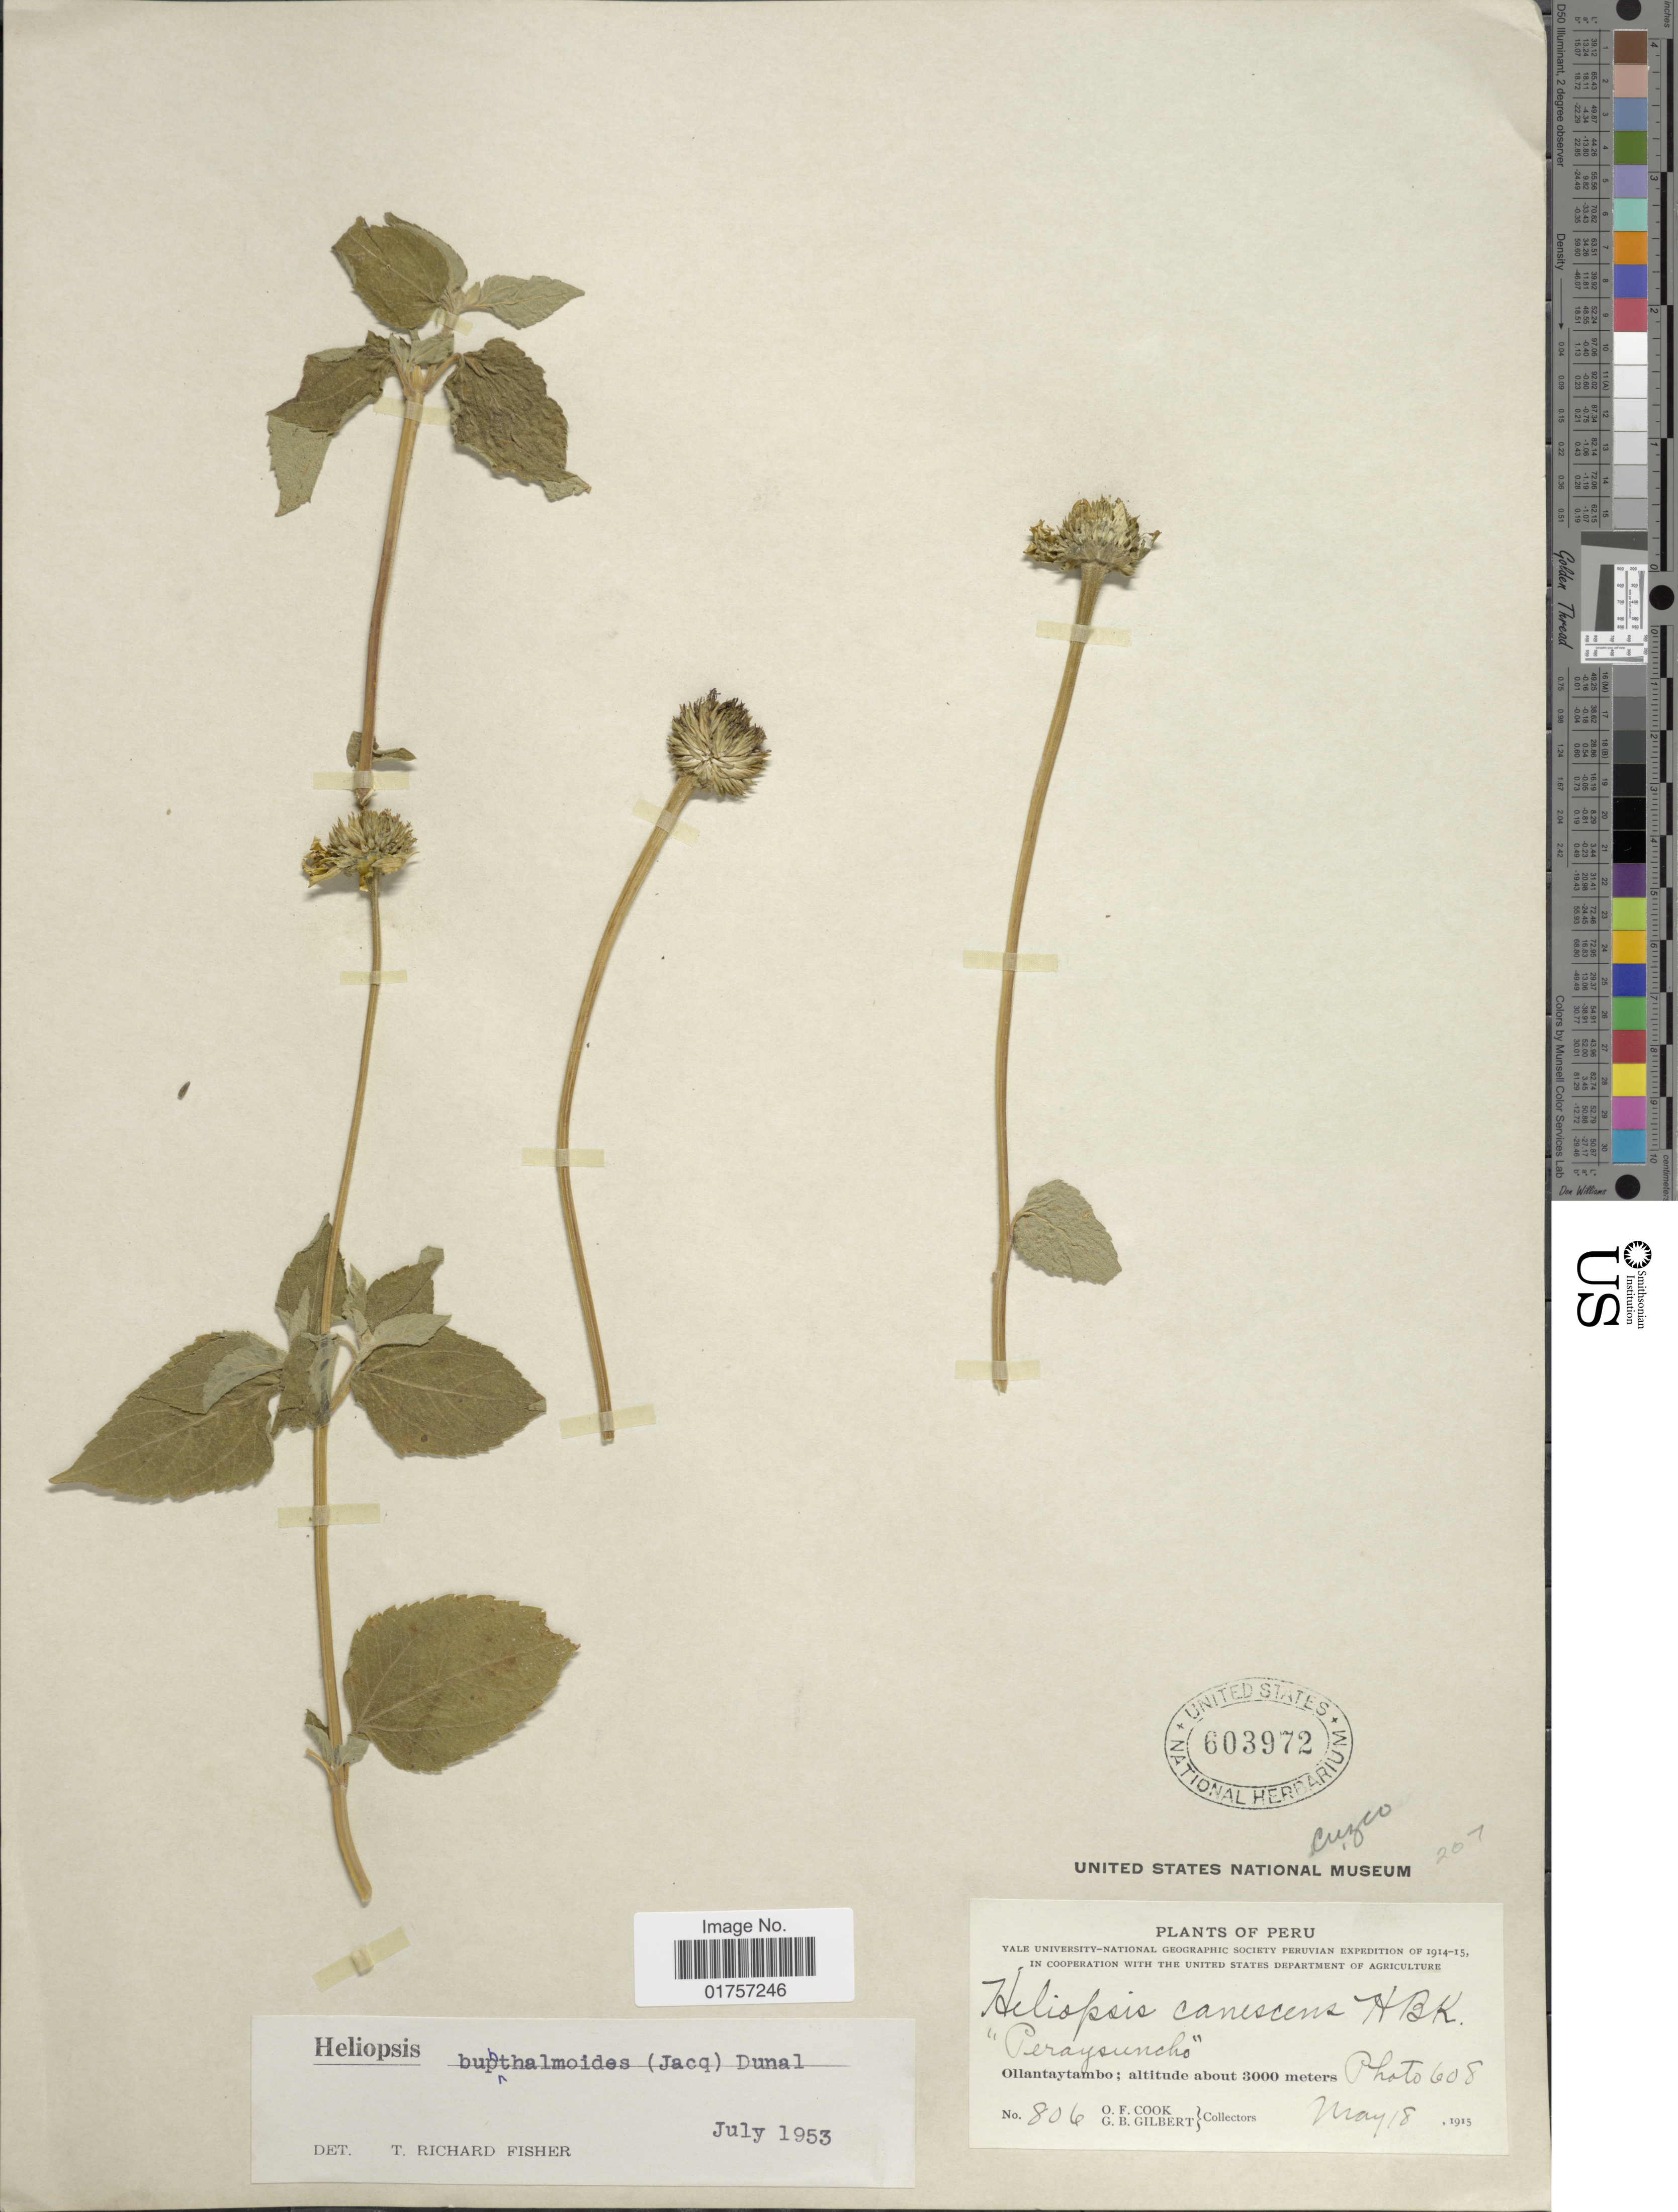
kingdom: Plantae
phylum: Tracheophyta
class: Magnoliopsida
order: Asterales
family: Asteraceae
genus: Heliopsis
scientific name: Heliopsis buphthalmoides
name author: (Jacq.) Dunal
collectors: O. F. Cook & G. B. Gilbert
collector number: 806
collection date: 1915-05-18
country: Peru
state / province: Cusco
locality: Cuzco, Ollantaytambo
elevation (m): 3000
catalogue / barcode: US 603972